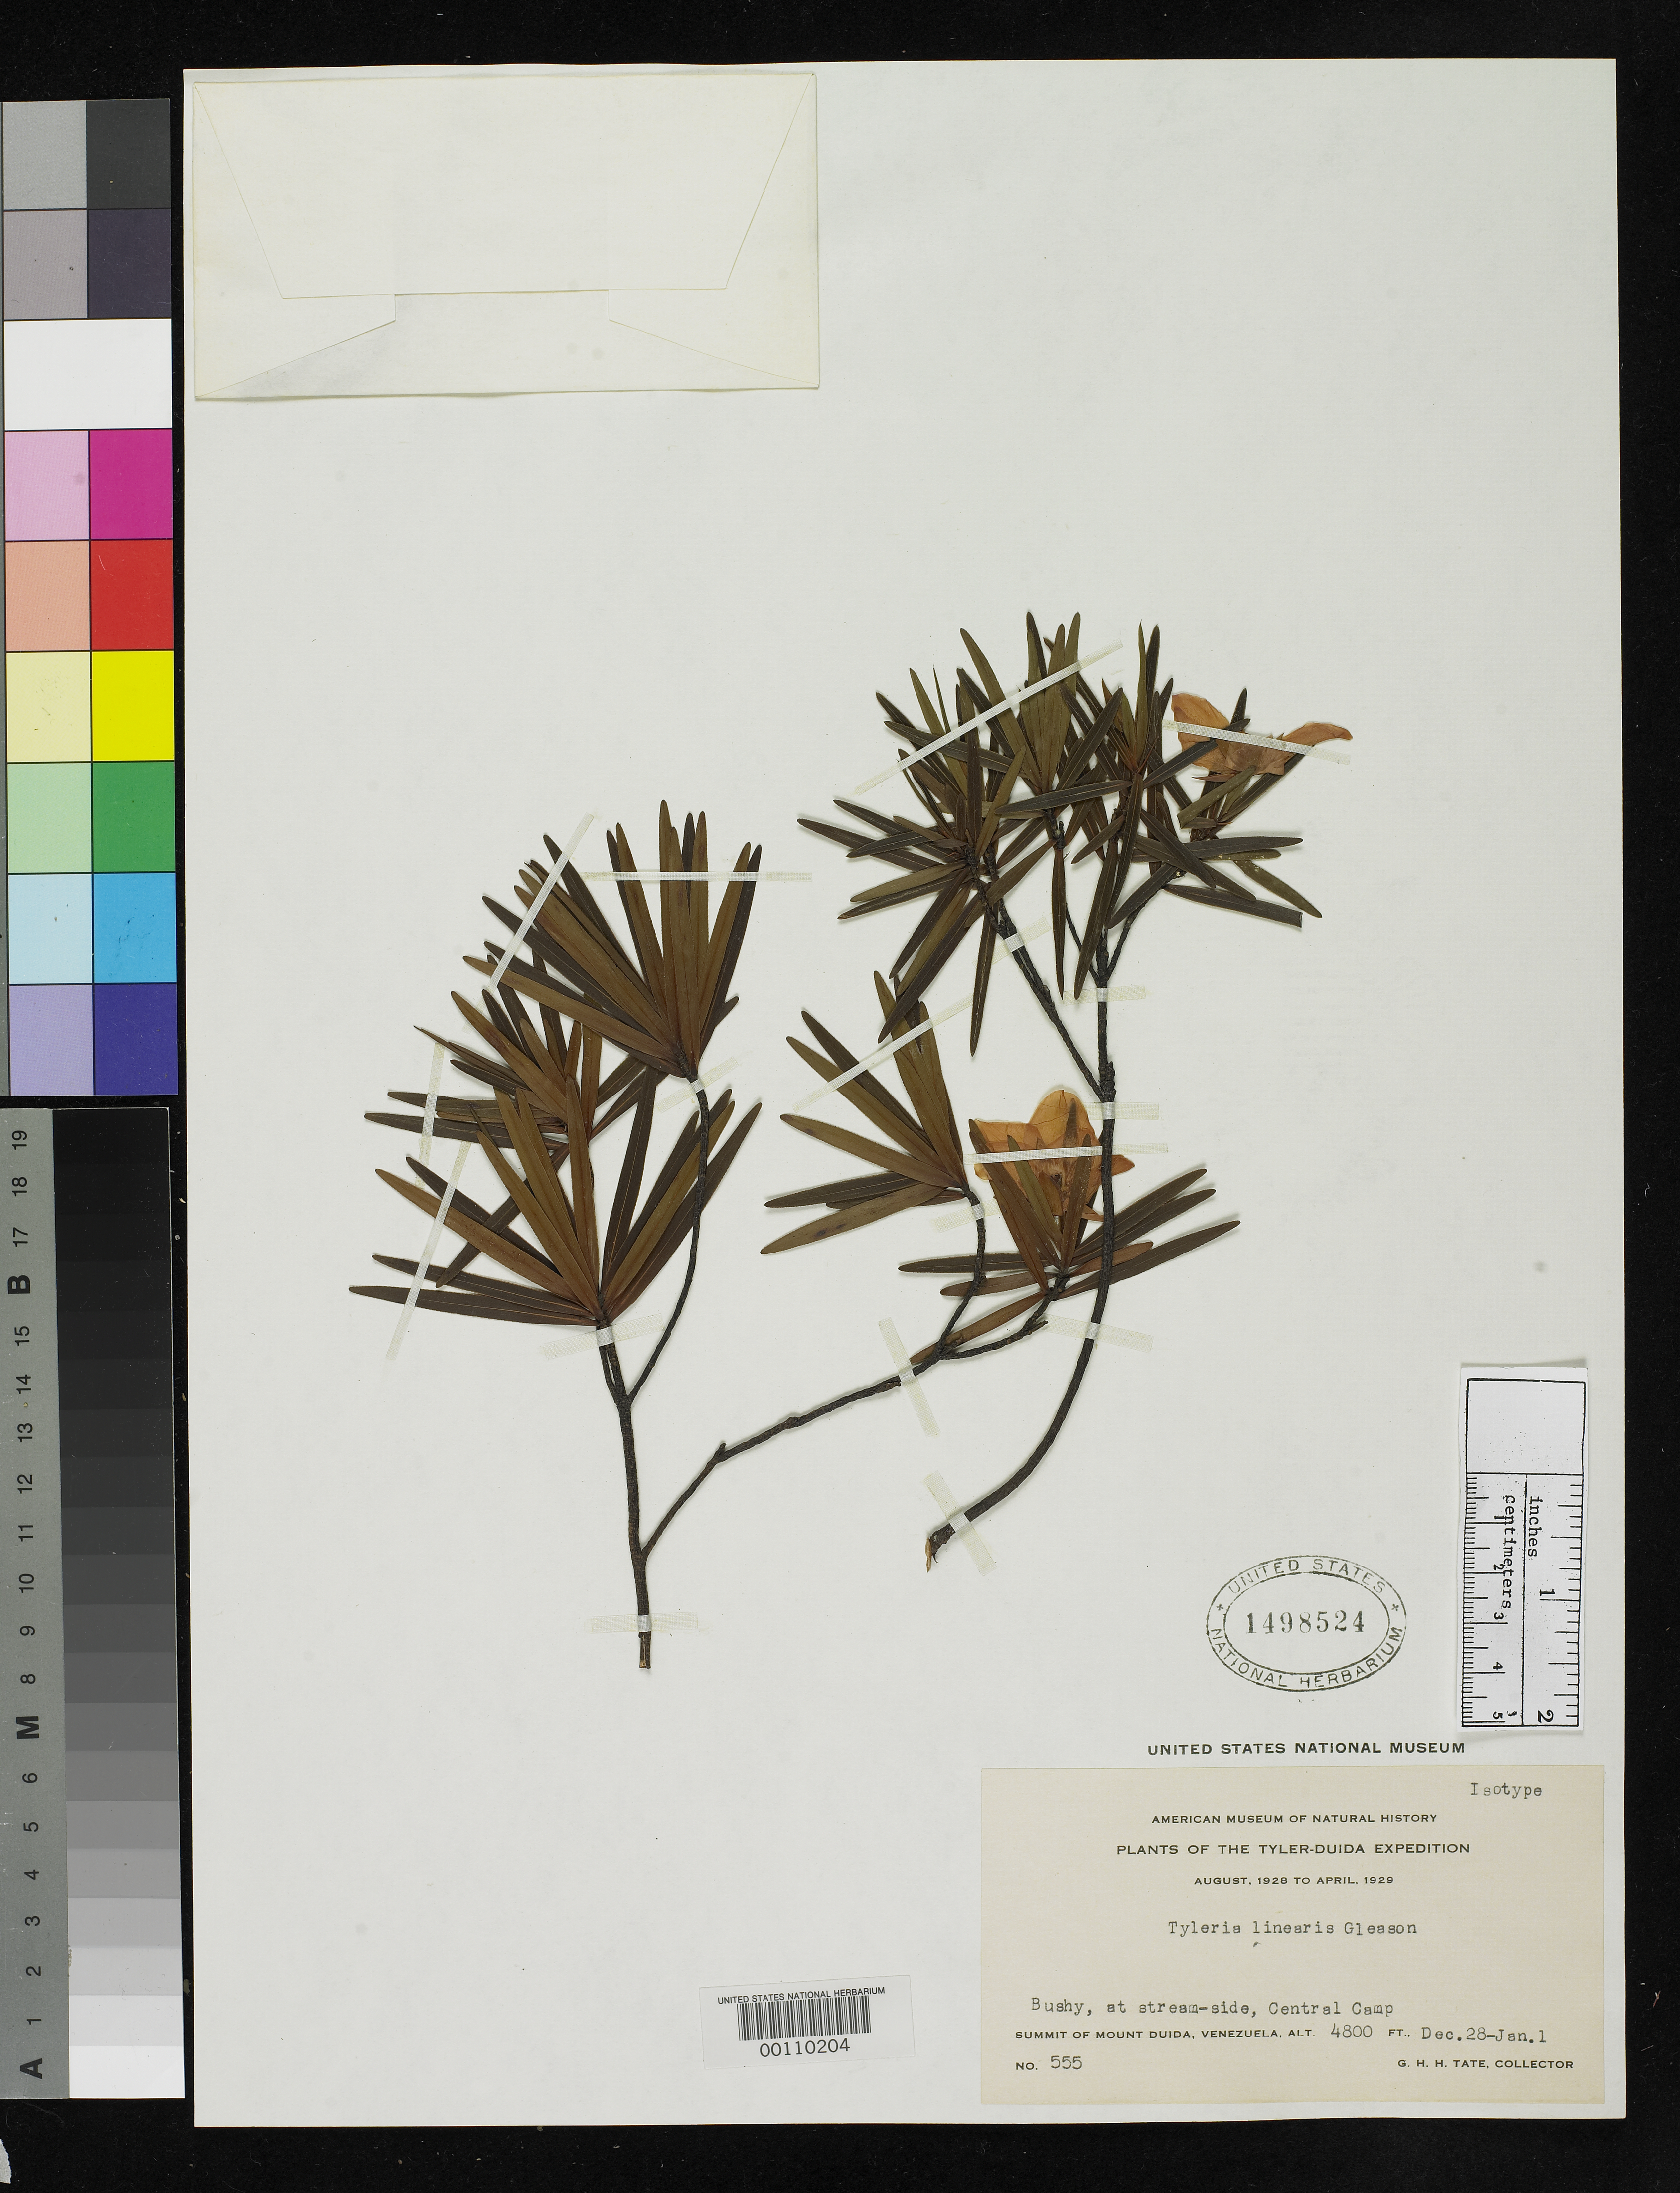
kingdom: Plantae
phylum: Tracheophyta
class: Magnoliopsida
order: Malpighiales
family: Ochnaceae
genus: Tyleria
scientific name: Tyleria linearis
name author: Gleason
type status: Isotype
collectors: G. H. H.Tate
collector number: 555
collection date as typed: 28 Dec 1928 to 01 Jan 1929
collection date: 1928-12-28/1929-01-01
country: Venezuela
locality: Summit of Mount Duida.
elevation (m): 1463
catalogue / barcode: US 1498524